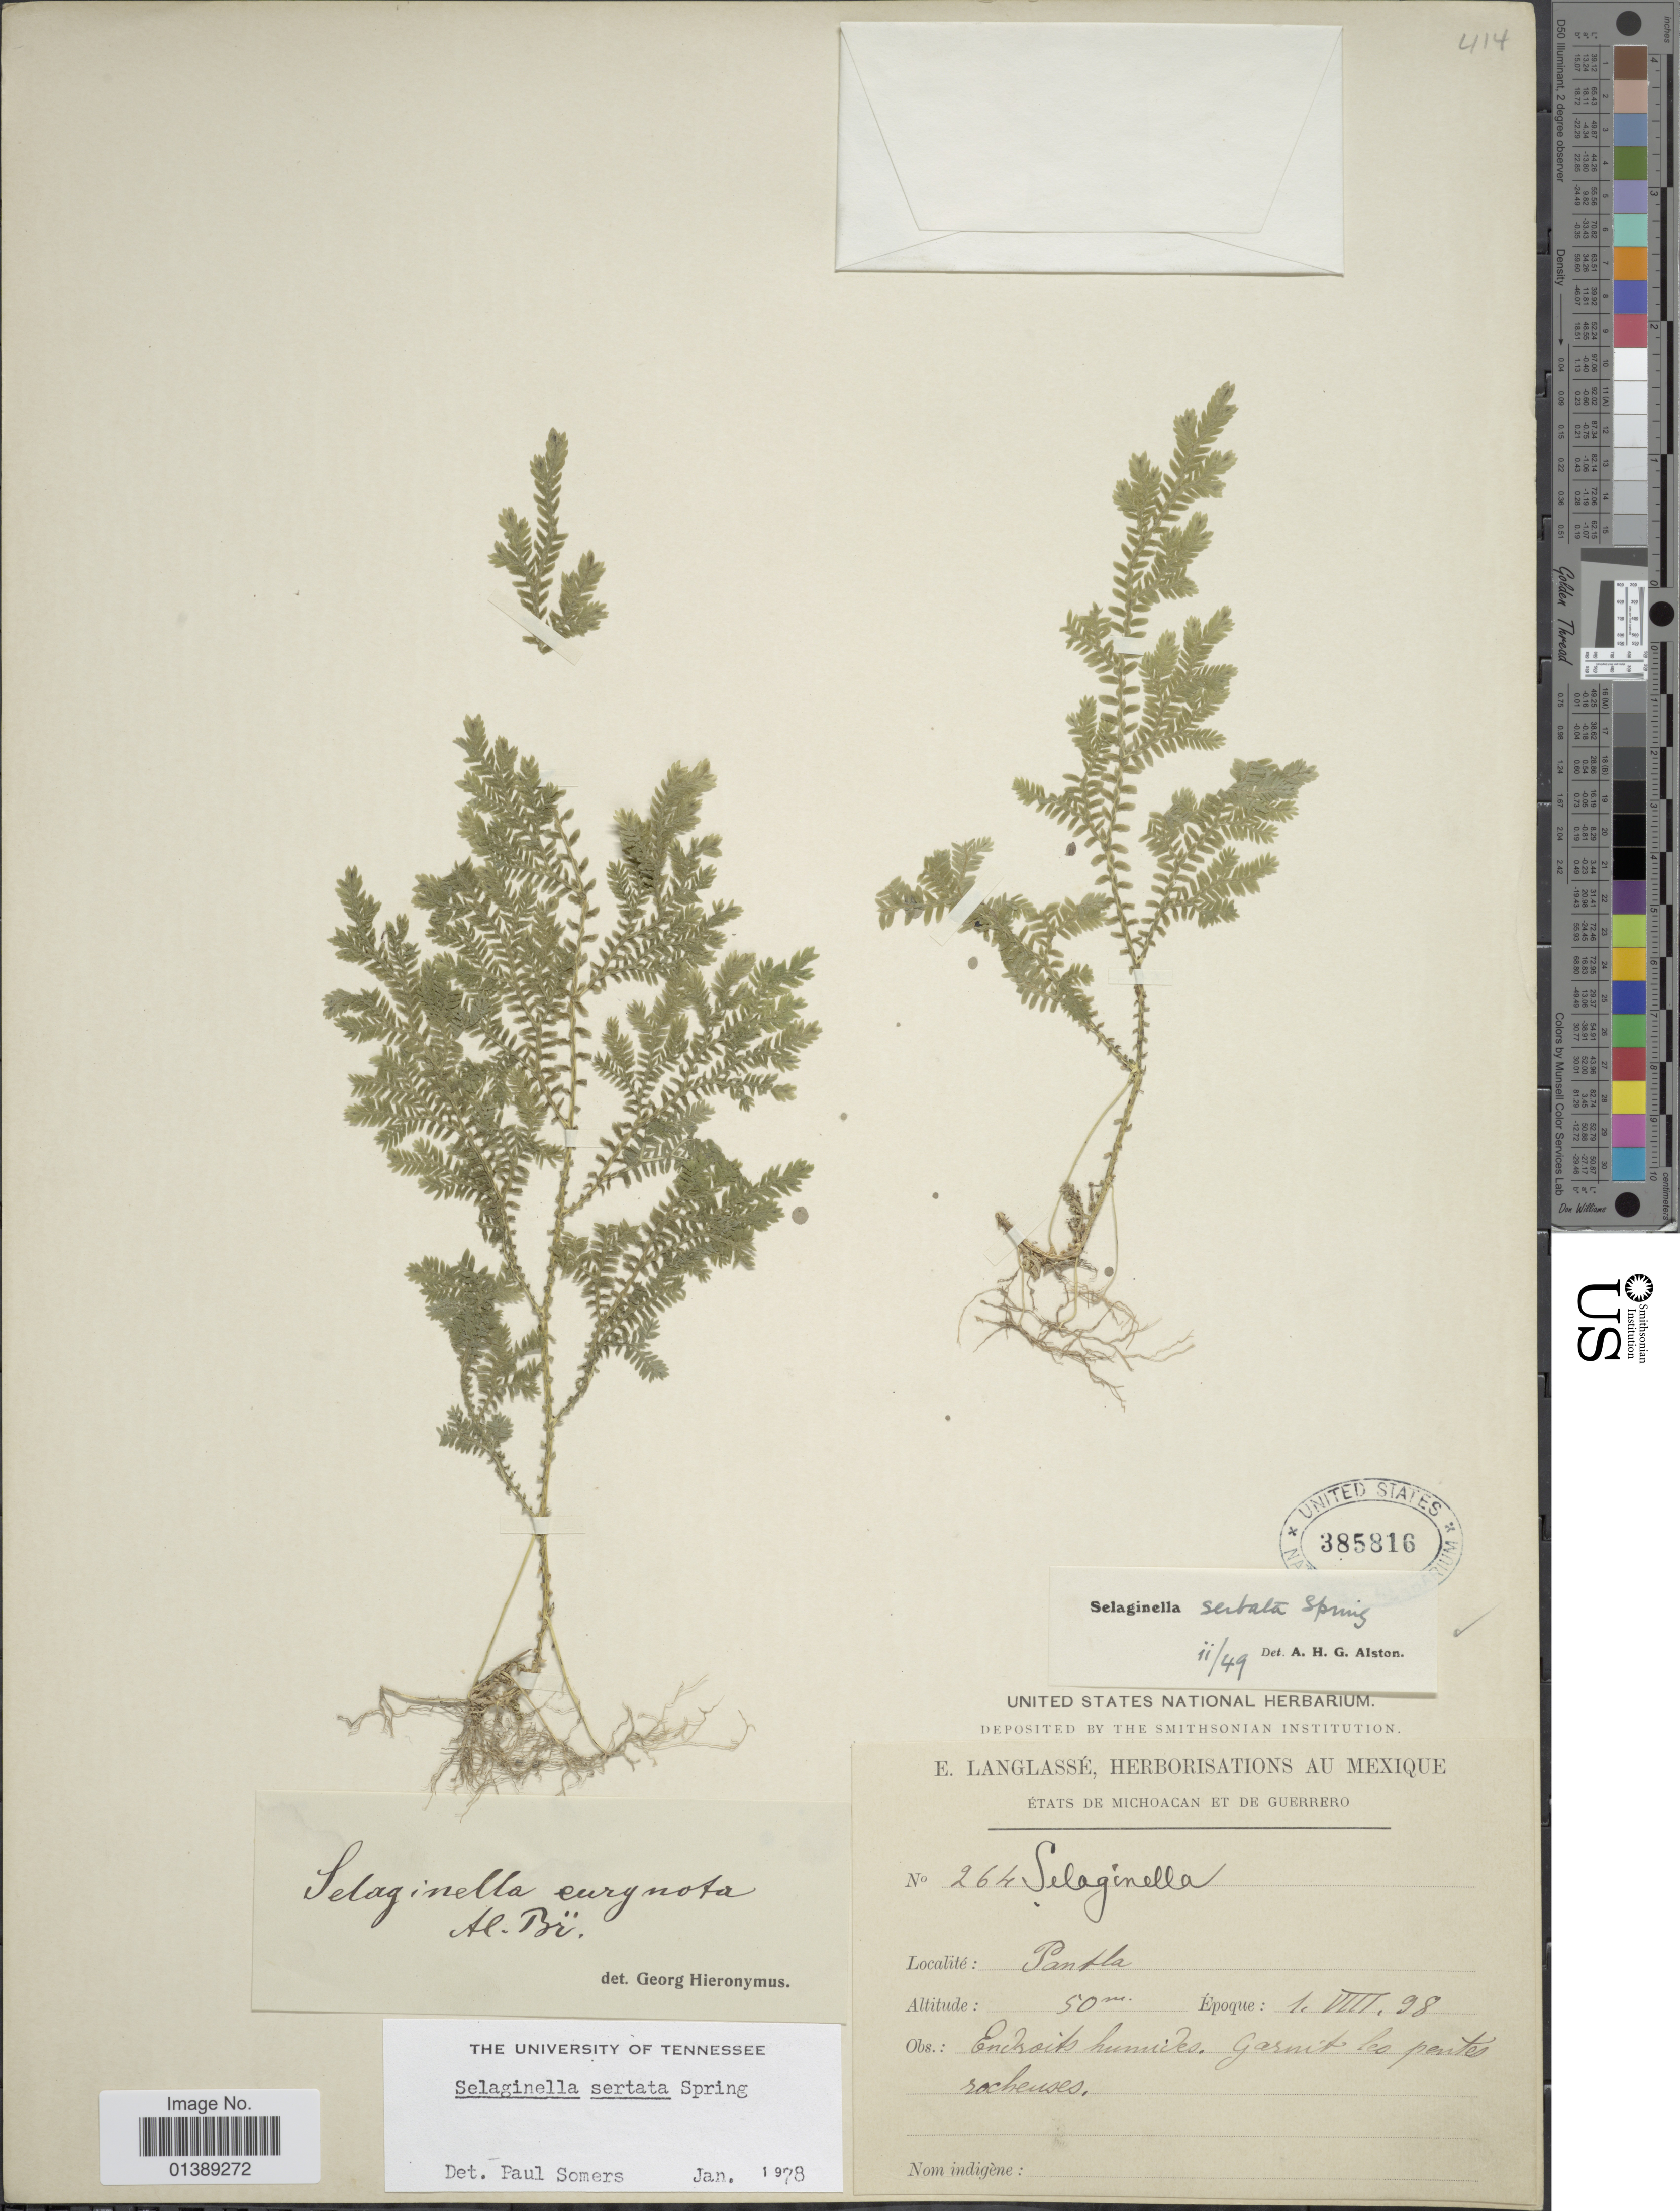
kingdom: Plantae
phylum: Tracheophyta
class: Lycopodiopsida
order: Selaginellales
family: Selaginellaceae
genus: Selaginella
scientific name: Selaginella sertata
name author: Spring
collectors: E. Langlassé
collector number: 264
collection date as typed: Transcribed d/m/y: 1/8/98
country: Mexico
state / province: Guerrero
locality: Endroits humides. Garnit les pentes rocheuses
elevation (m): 50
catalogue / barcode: US 385816